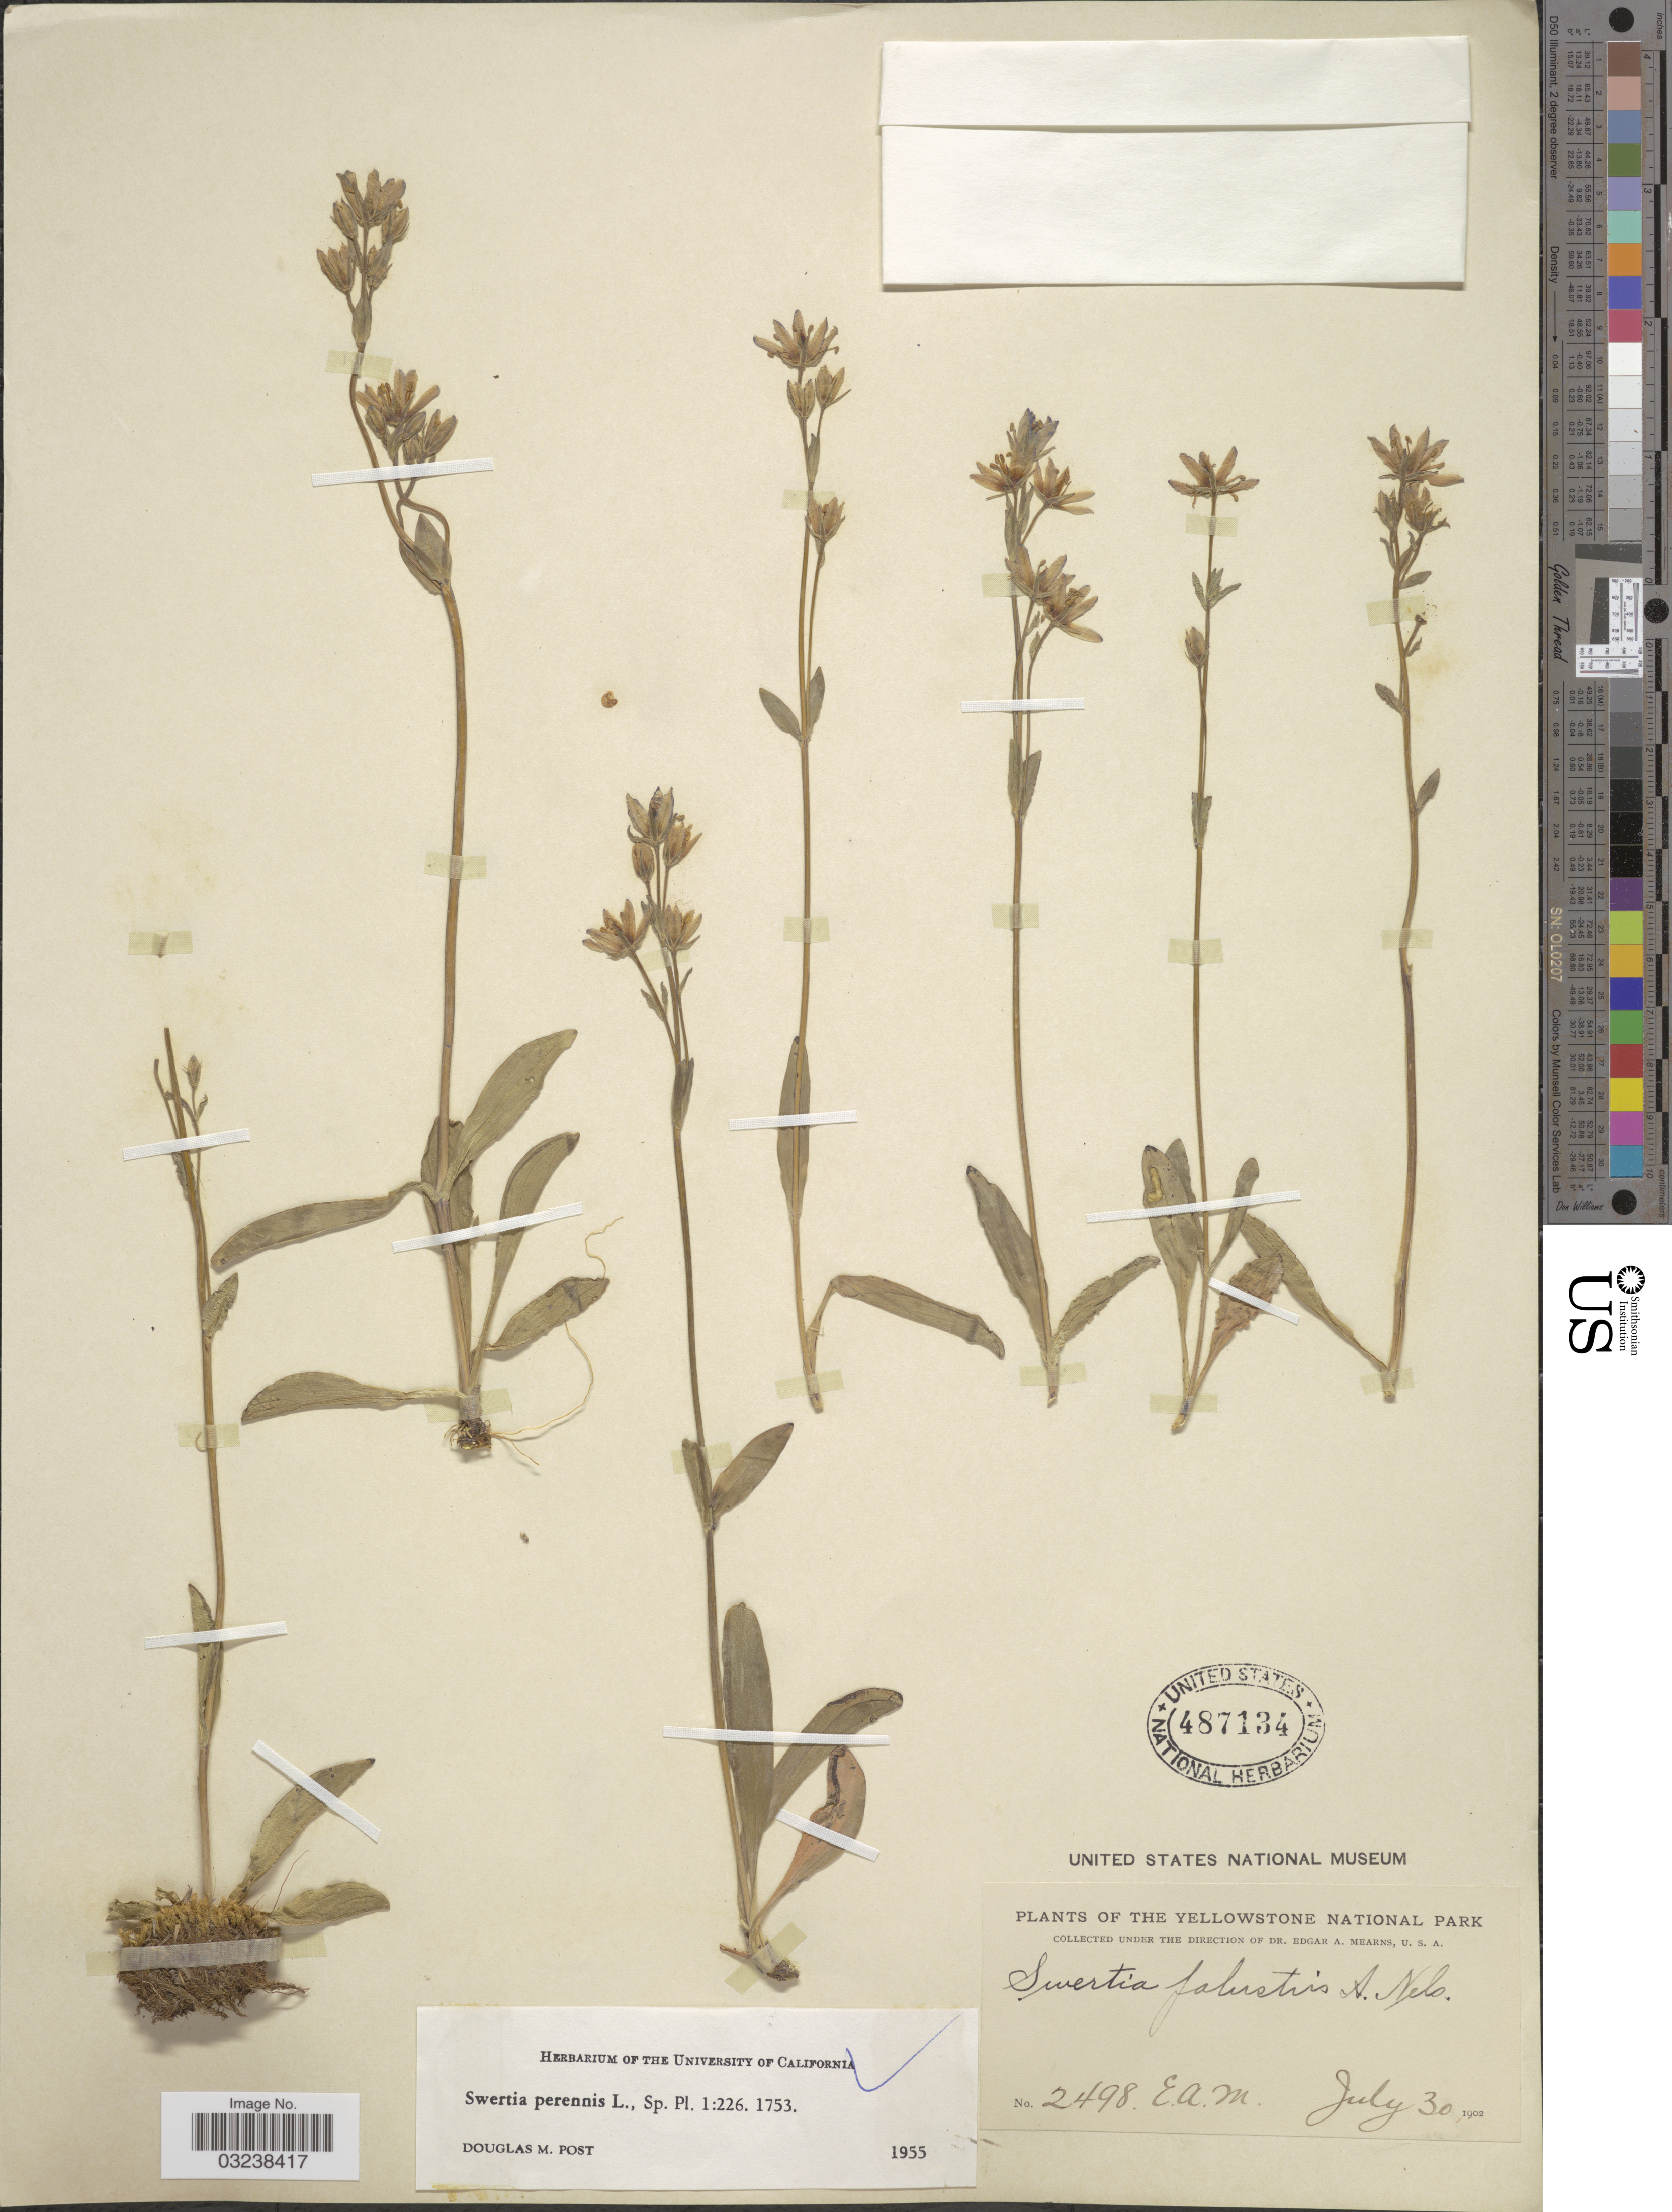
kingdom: Plantae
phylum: Tracheophyta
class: Magnoliopsida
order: Gentianales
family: Gentianaceae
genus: Swertia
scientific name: Swertia perennis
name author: L.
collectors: E. A. Mearns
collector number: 2498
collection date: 1902-07-30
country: United States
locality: The Yellowstone National Park.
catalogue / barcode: US 487134